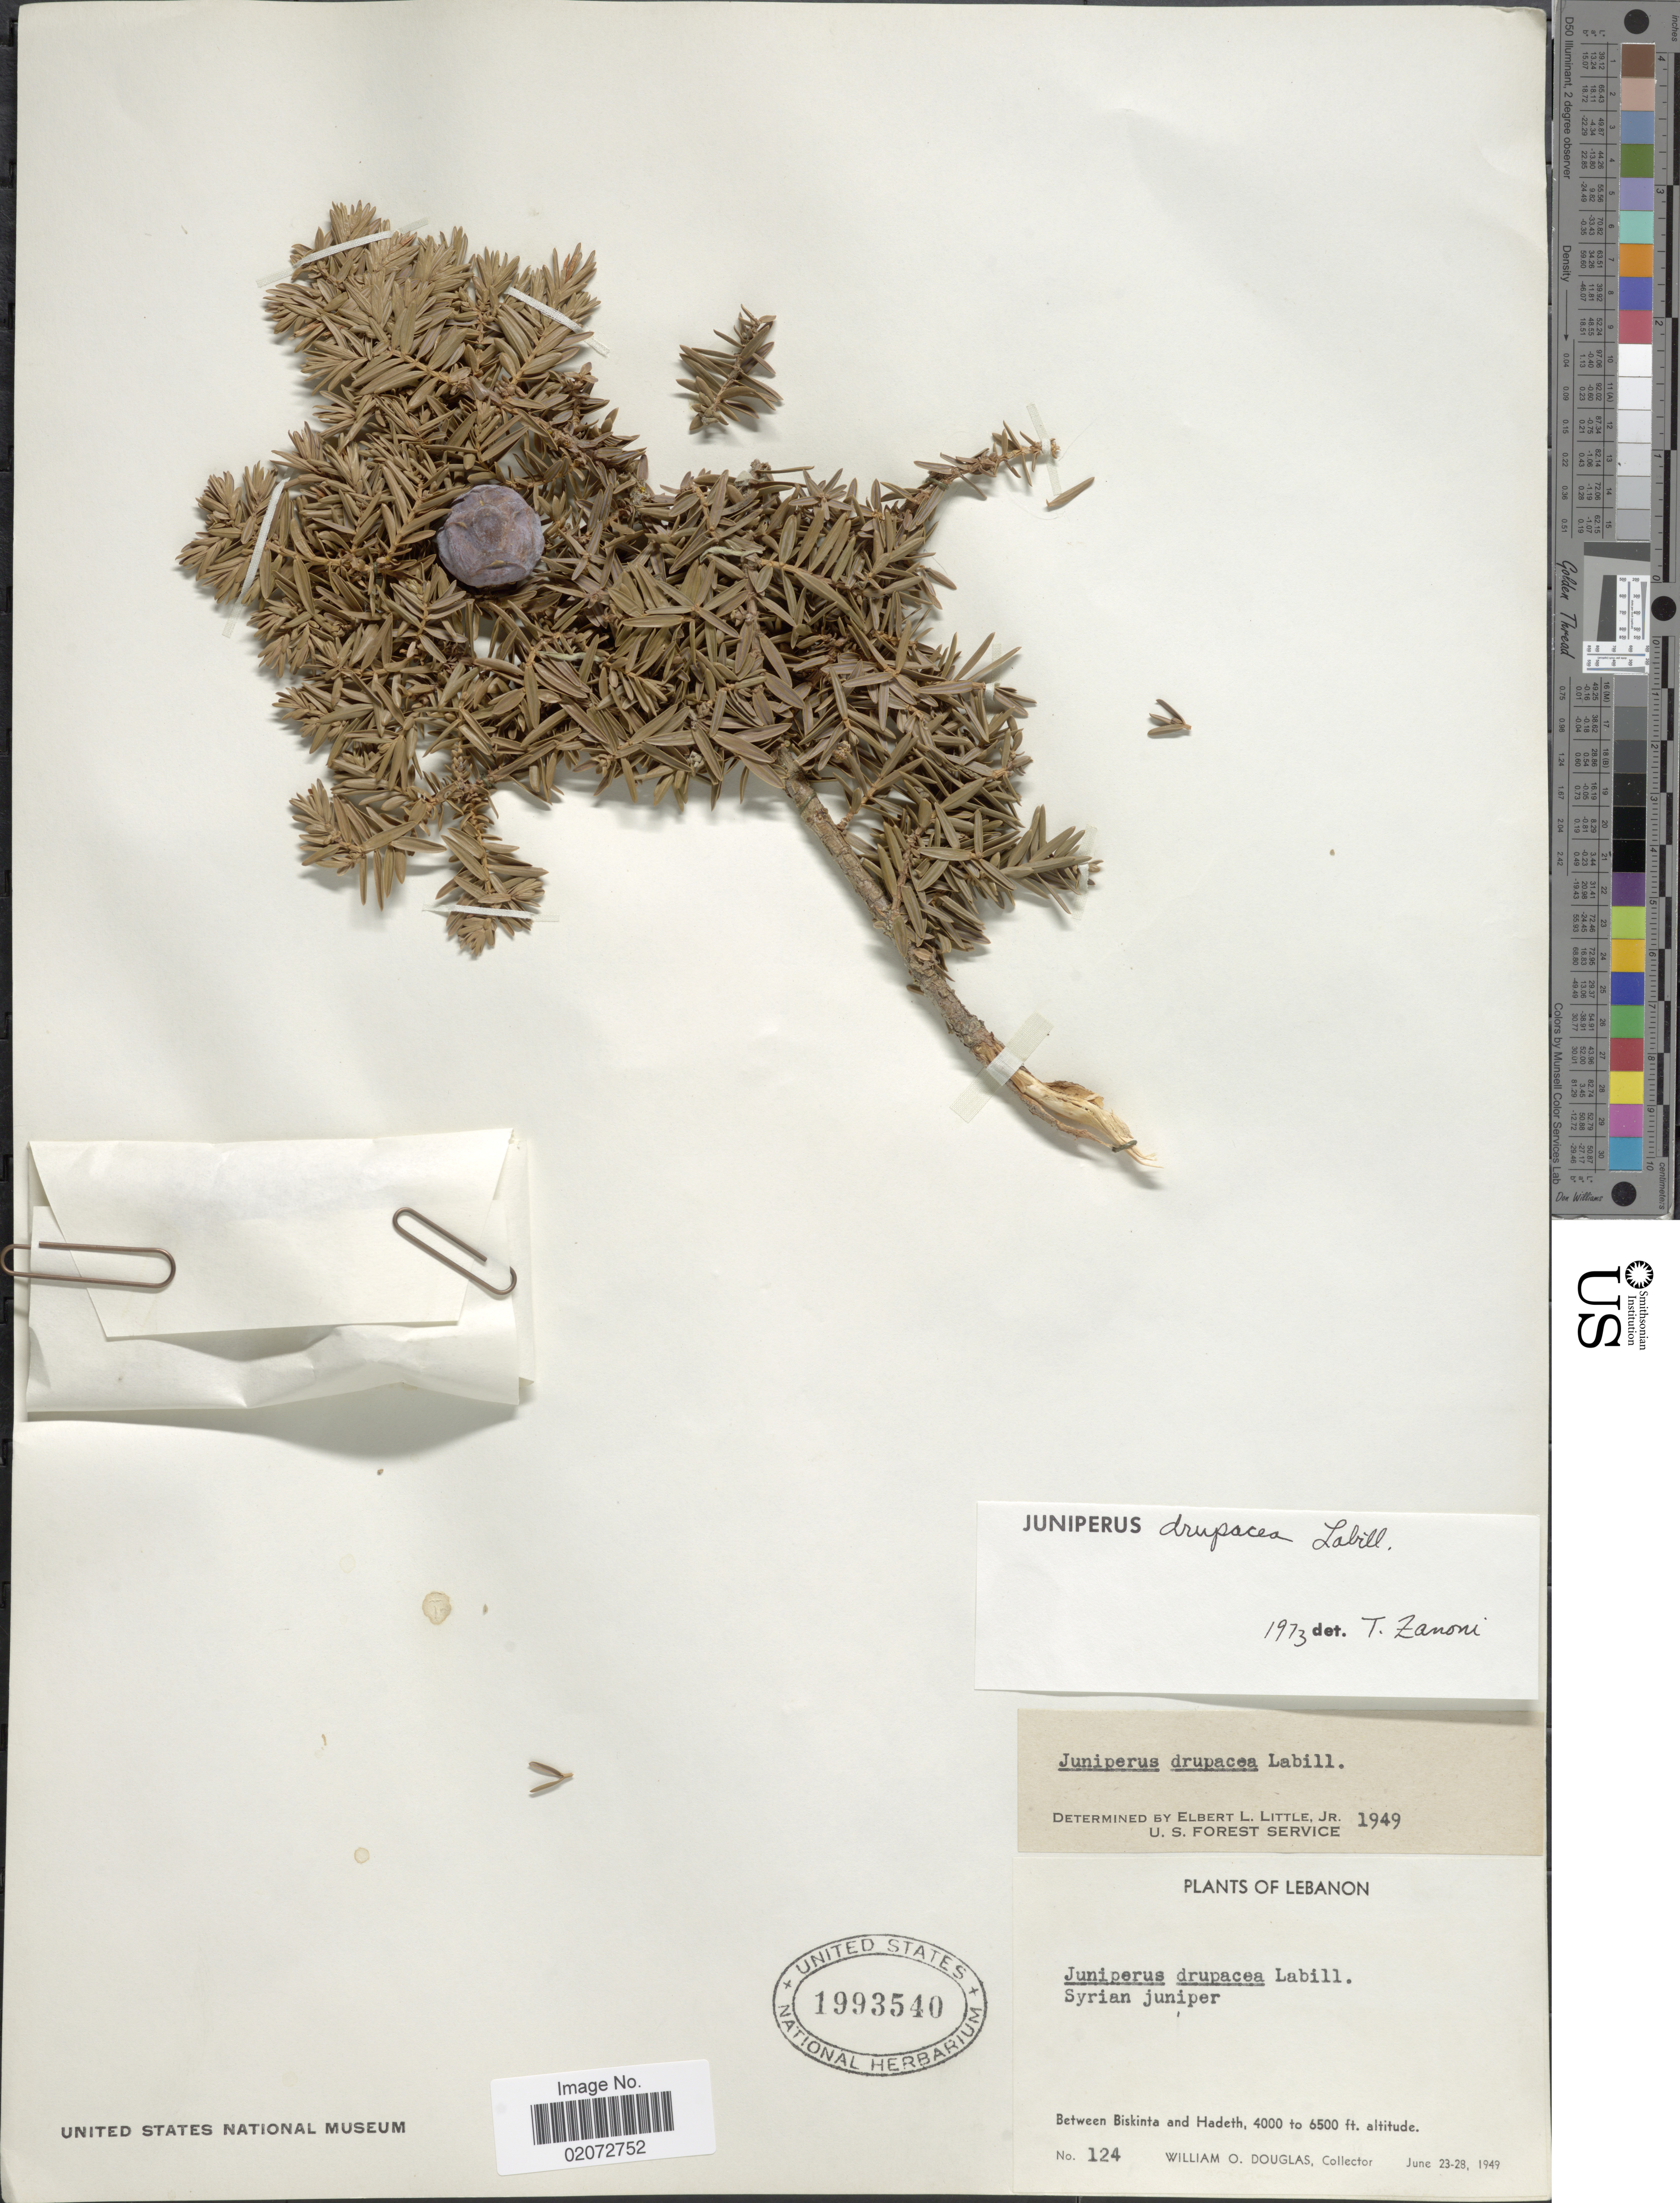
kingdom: Plantae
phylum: Tracheophyta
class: Pinopsida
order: Pinales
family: Cupressaceae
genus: Juniperus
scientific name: Juniperus drupacea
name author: Labill.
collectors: W. Douglas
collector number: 124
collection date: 1949-06-23/1949-06-28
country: Lebanon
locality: Between Biskinta and Hadeth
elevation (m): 1219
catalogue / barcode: US 1993540